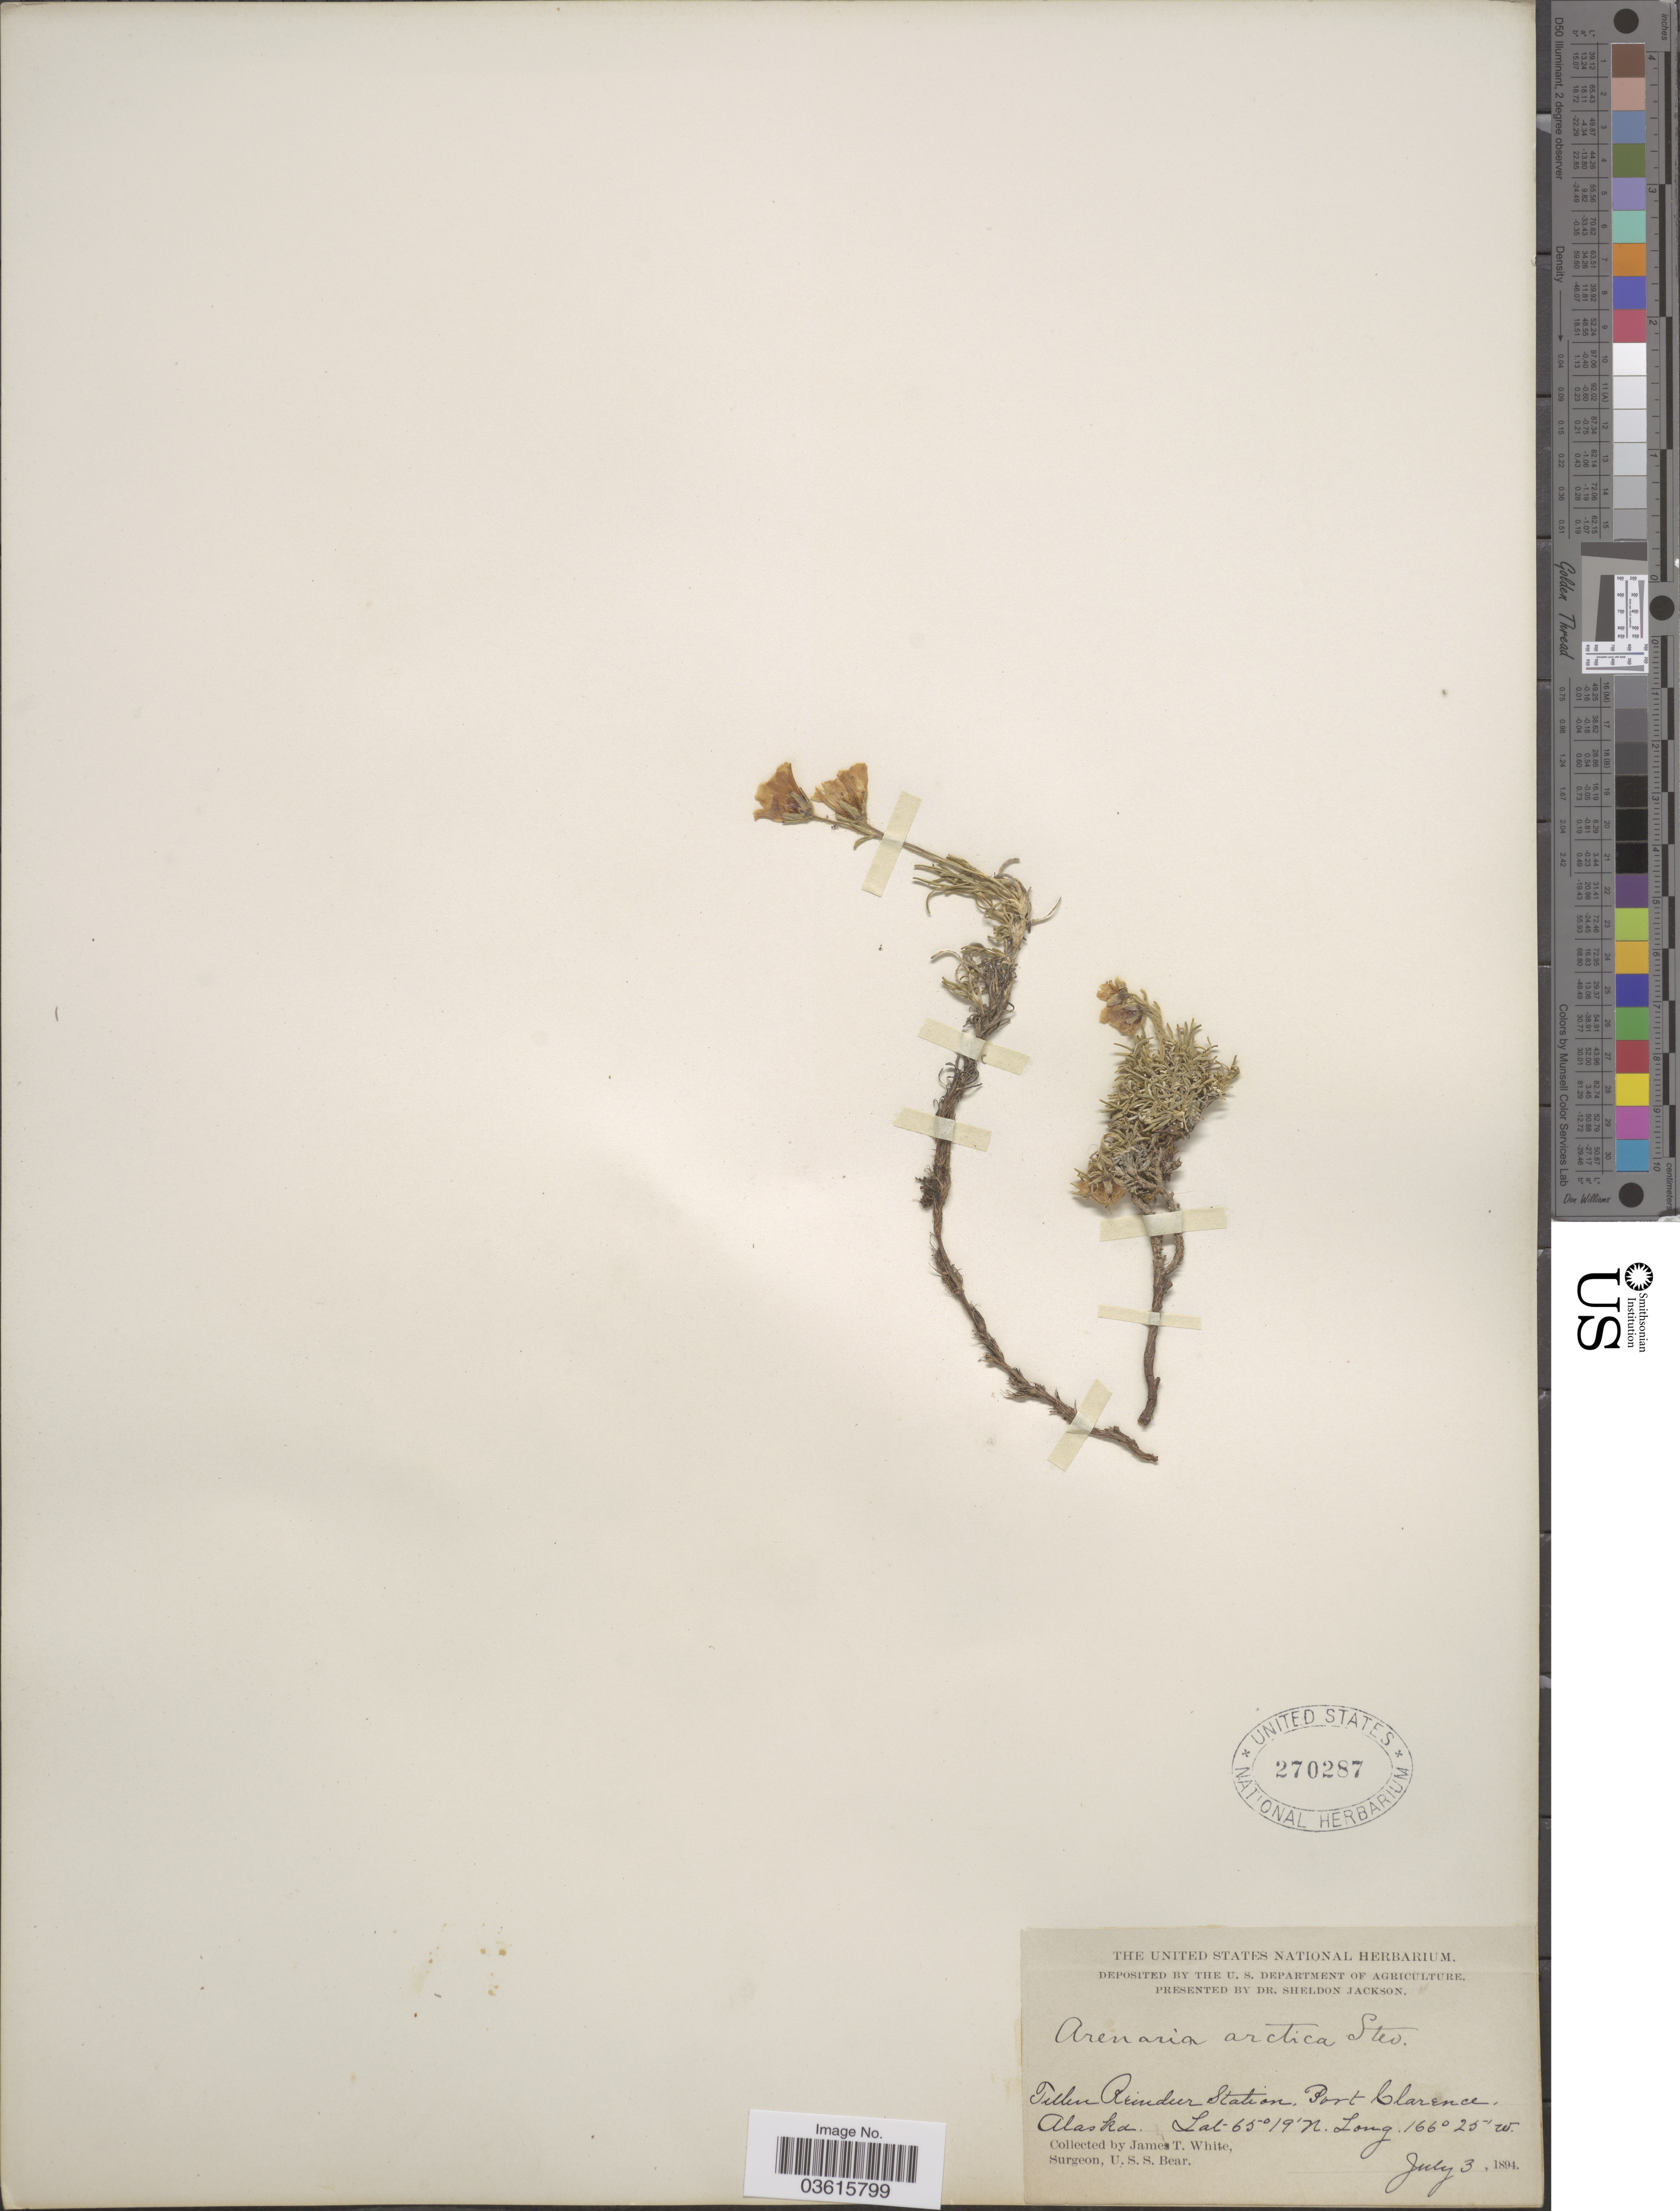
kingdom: Plantae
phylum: Tracheophyta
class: Magnoliopsida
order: Caryophyllales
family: Caryophyllaceae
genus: Cherleria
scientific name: Cherleria arctica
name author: (Steven ex Ser.) A.J. Moore & Dillenb.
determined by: Strong, M. T., (US), Smithsonian Institution - National Museum of Natural History (UNITED STATES)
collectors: J. T. White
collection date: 1894-07-03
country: United States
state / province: Alaska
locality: Tellen Reindeer Station, Port Clarence.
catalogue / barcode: US 270287